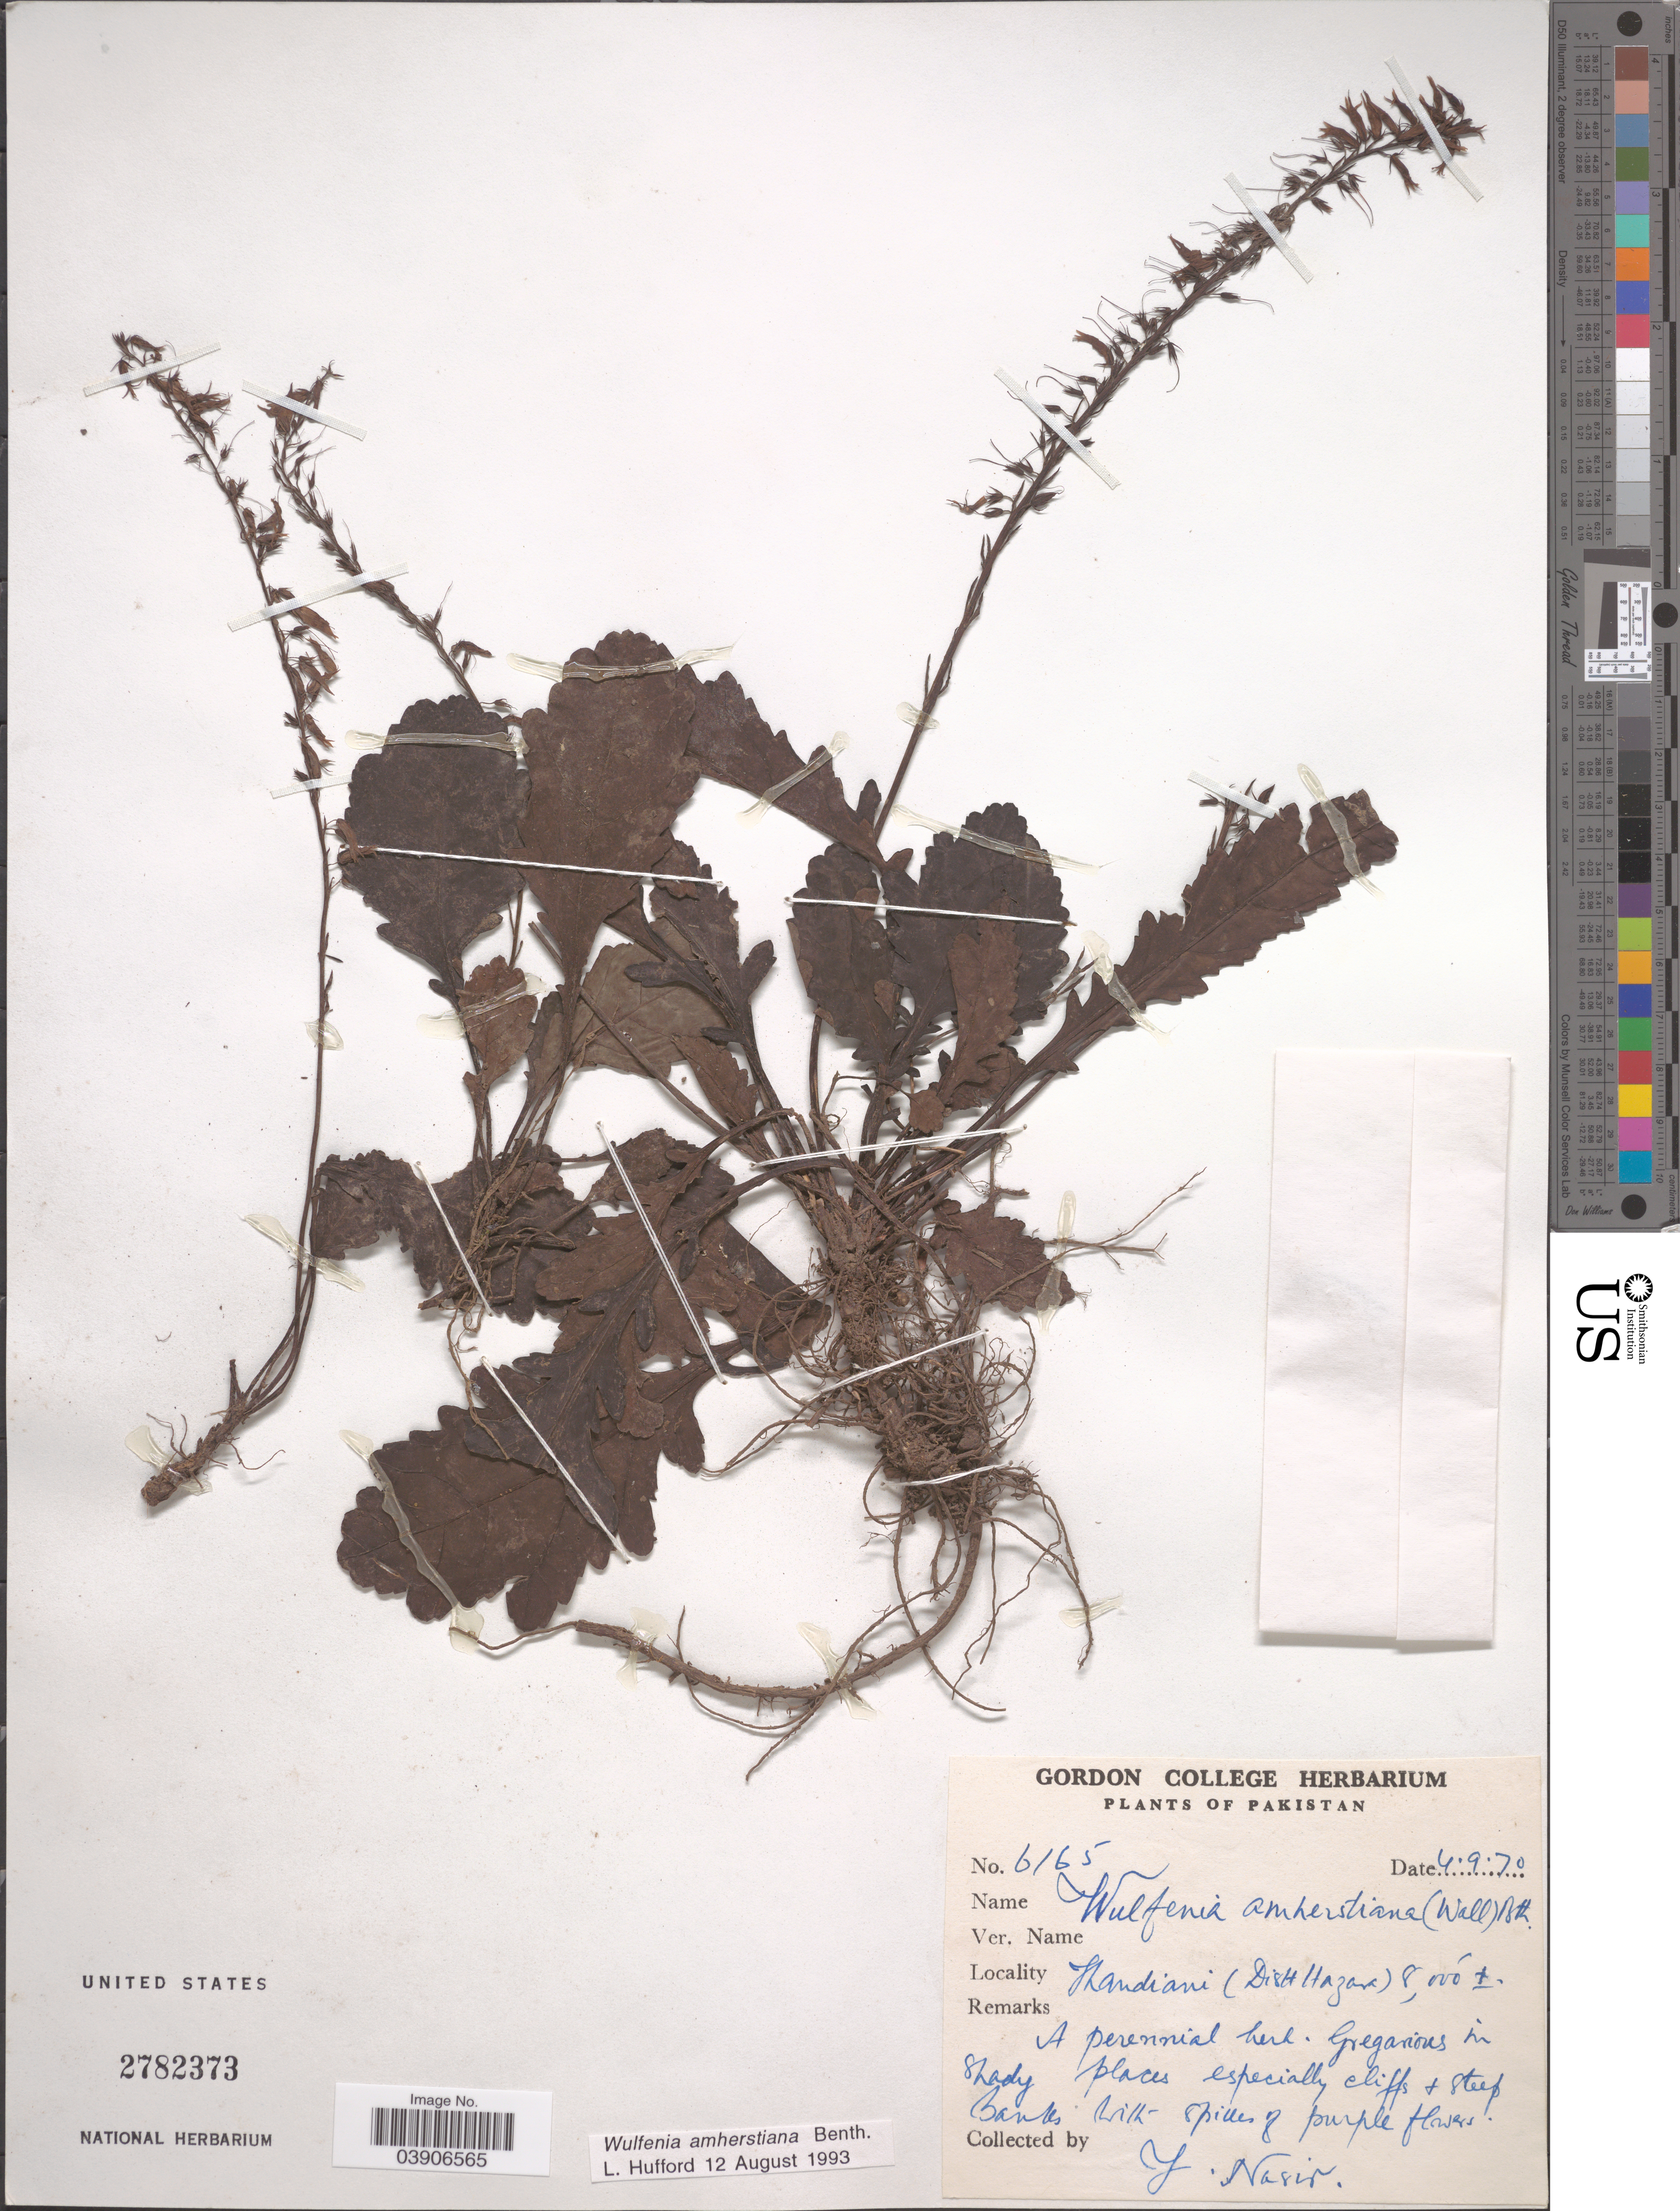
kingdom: Plantae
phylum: Tracheophyta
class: Magnoliopsida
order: Lamiales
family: Plantaginaceae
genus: Wulfenia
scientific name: Wulfenia amherstiana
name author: Benth.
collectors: Y. Nasir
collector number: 6165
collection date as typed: Transcribed d/m/y: 4/9/70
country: Pakistan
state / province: Khyber Pakhtunkhwa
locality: Thandiani (Dist Hazara).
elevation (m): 2438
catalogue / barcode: US 2782373